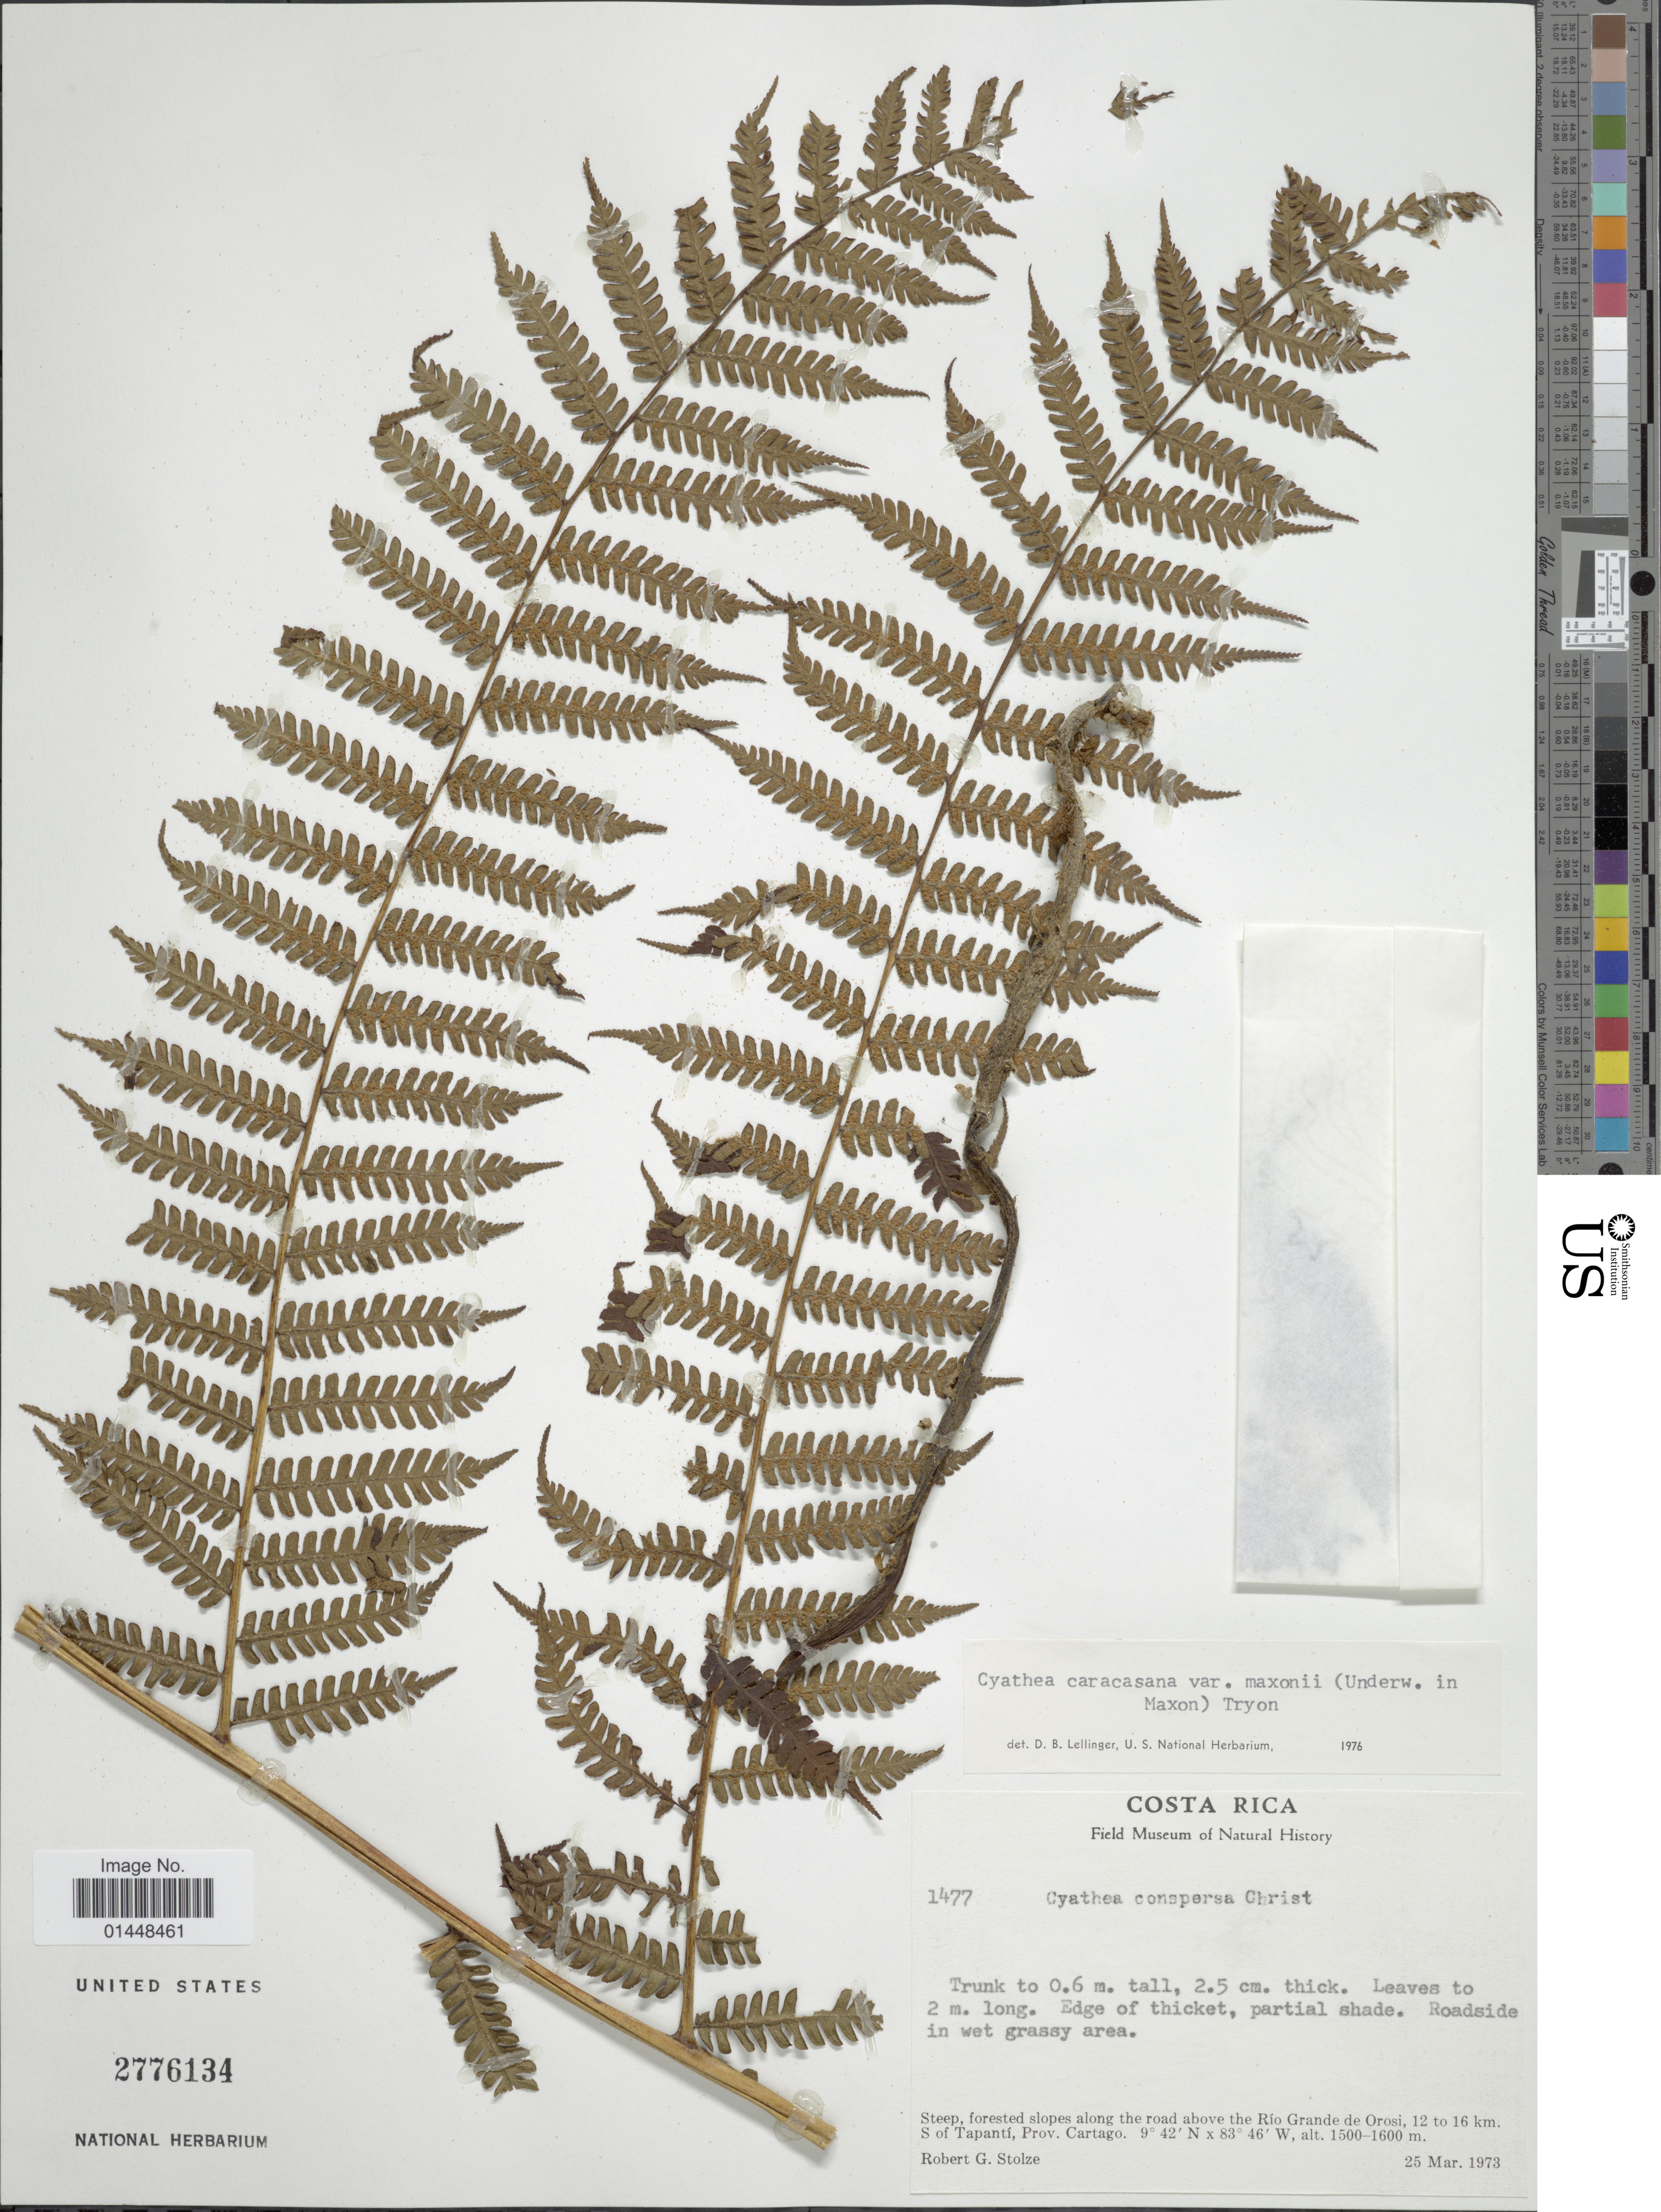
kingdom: Plantae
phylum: Tracheophyta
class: Polypodiopsida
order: Cyatheales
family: Cyatheaceae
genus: Cyathea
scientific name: Cyathea caracasana var. maxonii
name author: (Underw.) R.M. Tryon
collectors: R. G. Stolze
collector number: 1477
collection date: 1973-03-25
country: Costa Rica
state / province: Cartago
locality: Road above the Rio Grande de Orosi, 12 to 16 km S of Tapanti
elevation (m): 1500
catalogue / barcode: US 2776134